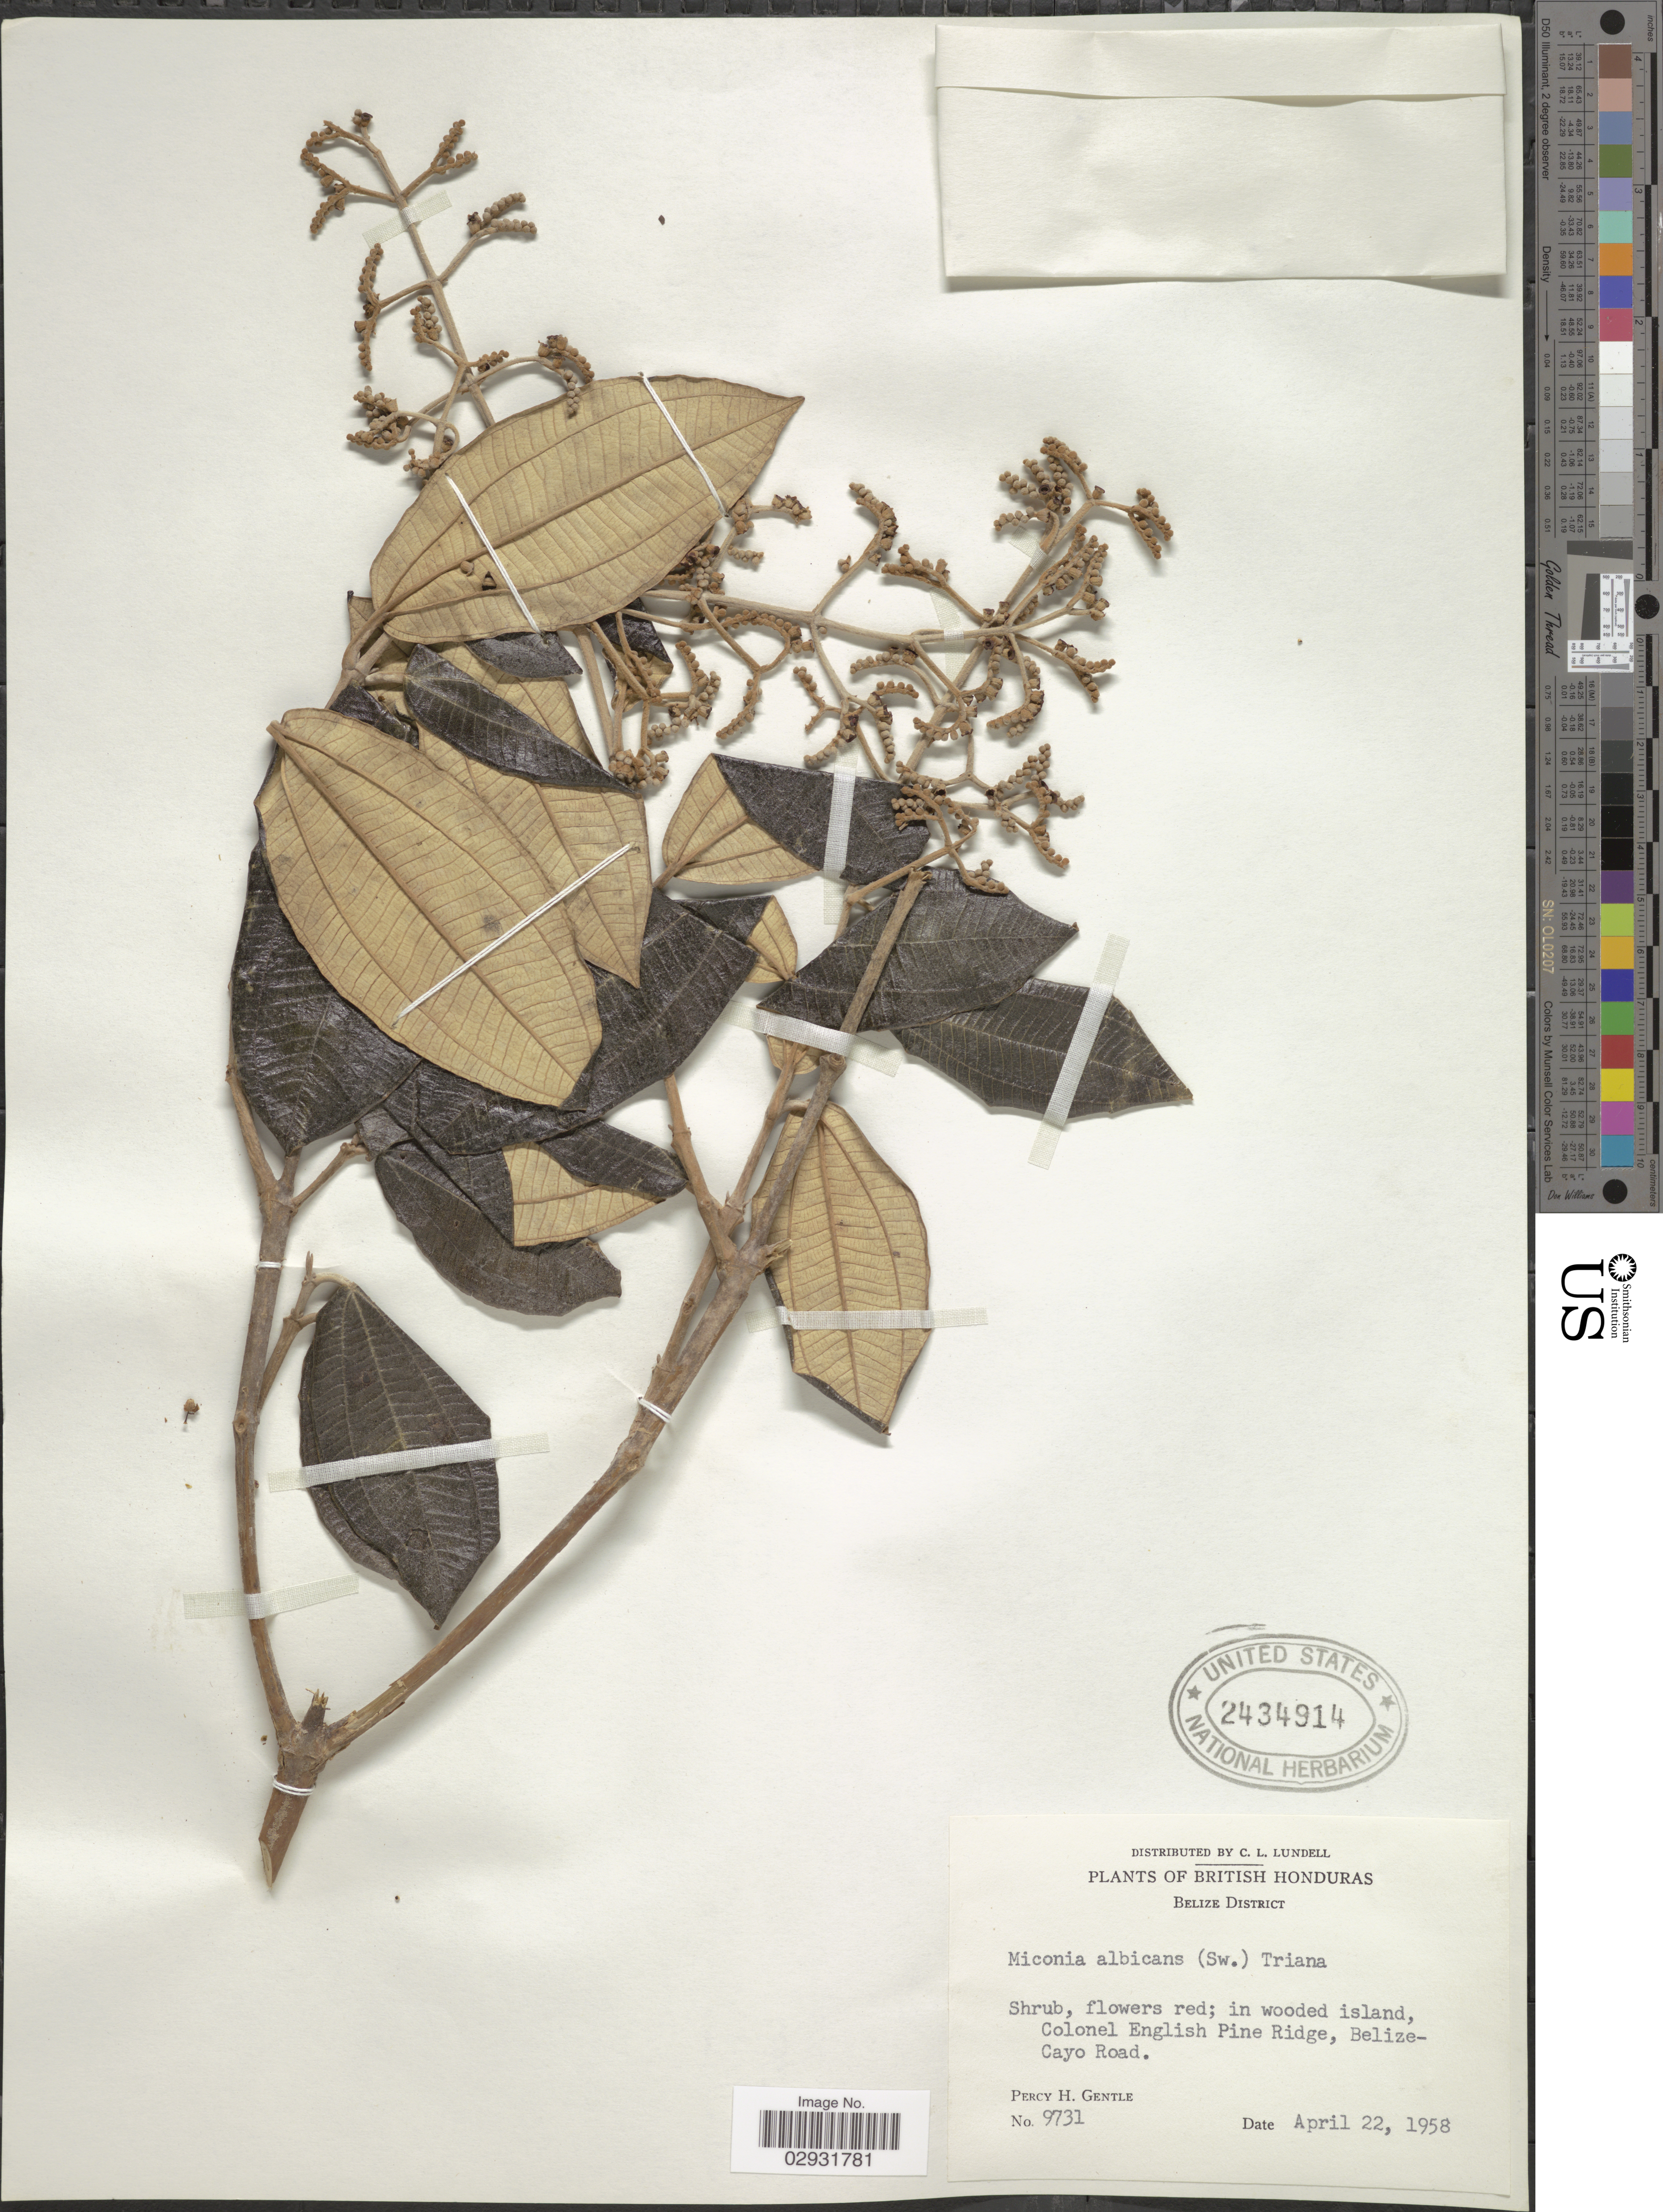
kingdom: Plantae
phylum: Tracheophyta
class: Magnoliopsida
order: Myrtales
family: Melastomataceae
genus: Miconia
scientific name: Miconia albicans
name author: (Sw.) Steud.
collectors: P. H. Gentle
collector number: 9731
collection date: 1958-04-22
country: Belize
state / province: Belize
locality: British Honduras. Belize District. In wooded island, Colonel English Pine Ridge, Belize-Cayo Road.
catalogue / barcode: US 2434914